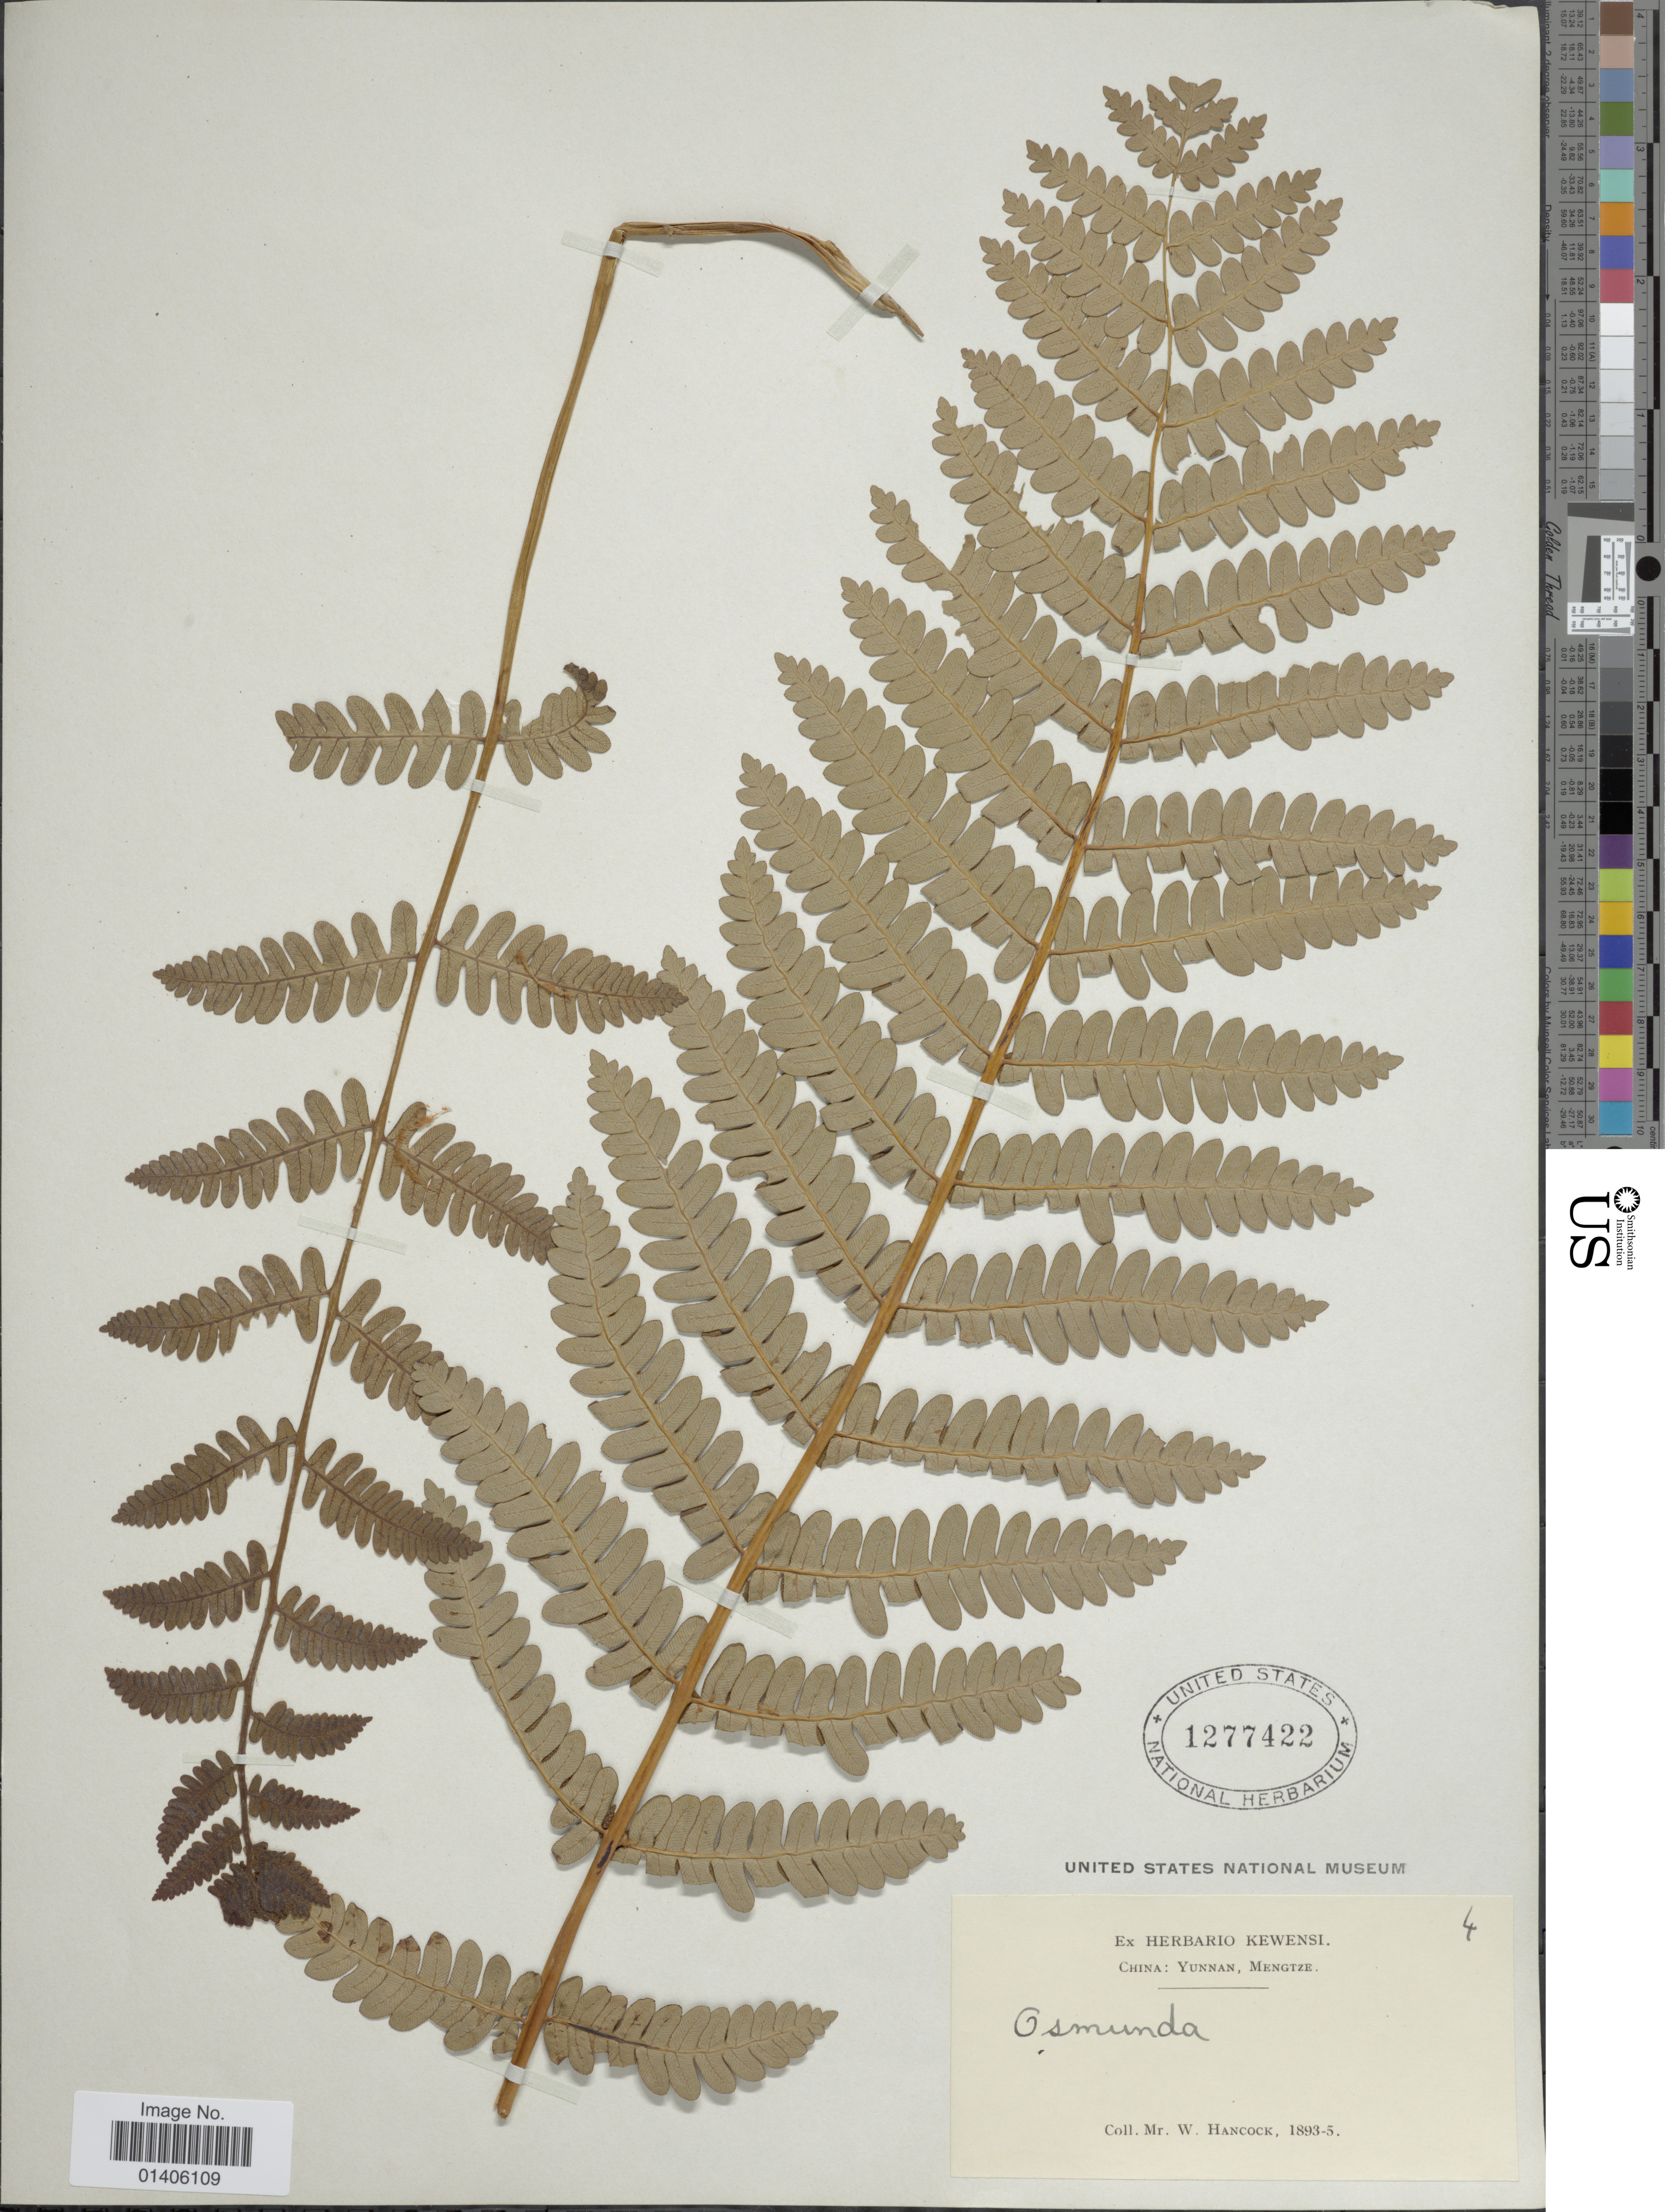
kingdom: Plantae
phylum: Tracheophyta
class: Polypodiopsida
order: Osmundales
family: Osmundaceae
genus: Osmunda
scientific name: Osmunda claytoniana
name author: (L.) Tagawa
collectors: W. Hancock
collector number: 4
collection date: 1893/1895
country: China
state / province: Yunnan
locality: Mengtze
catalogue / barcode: US 1277422